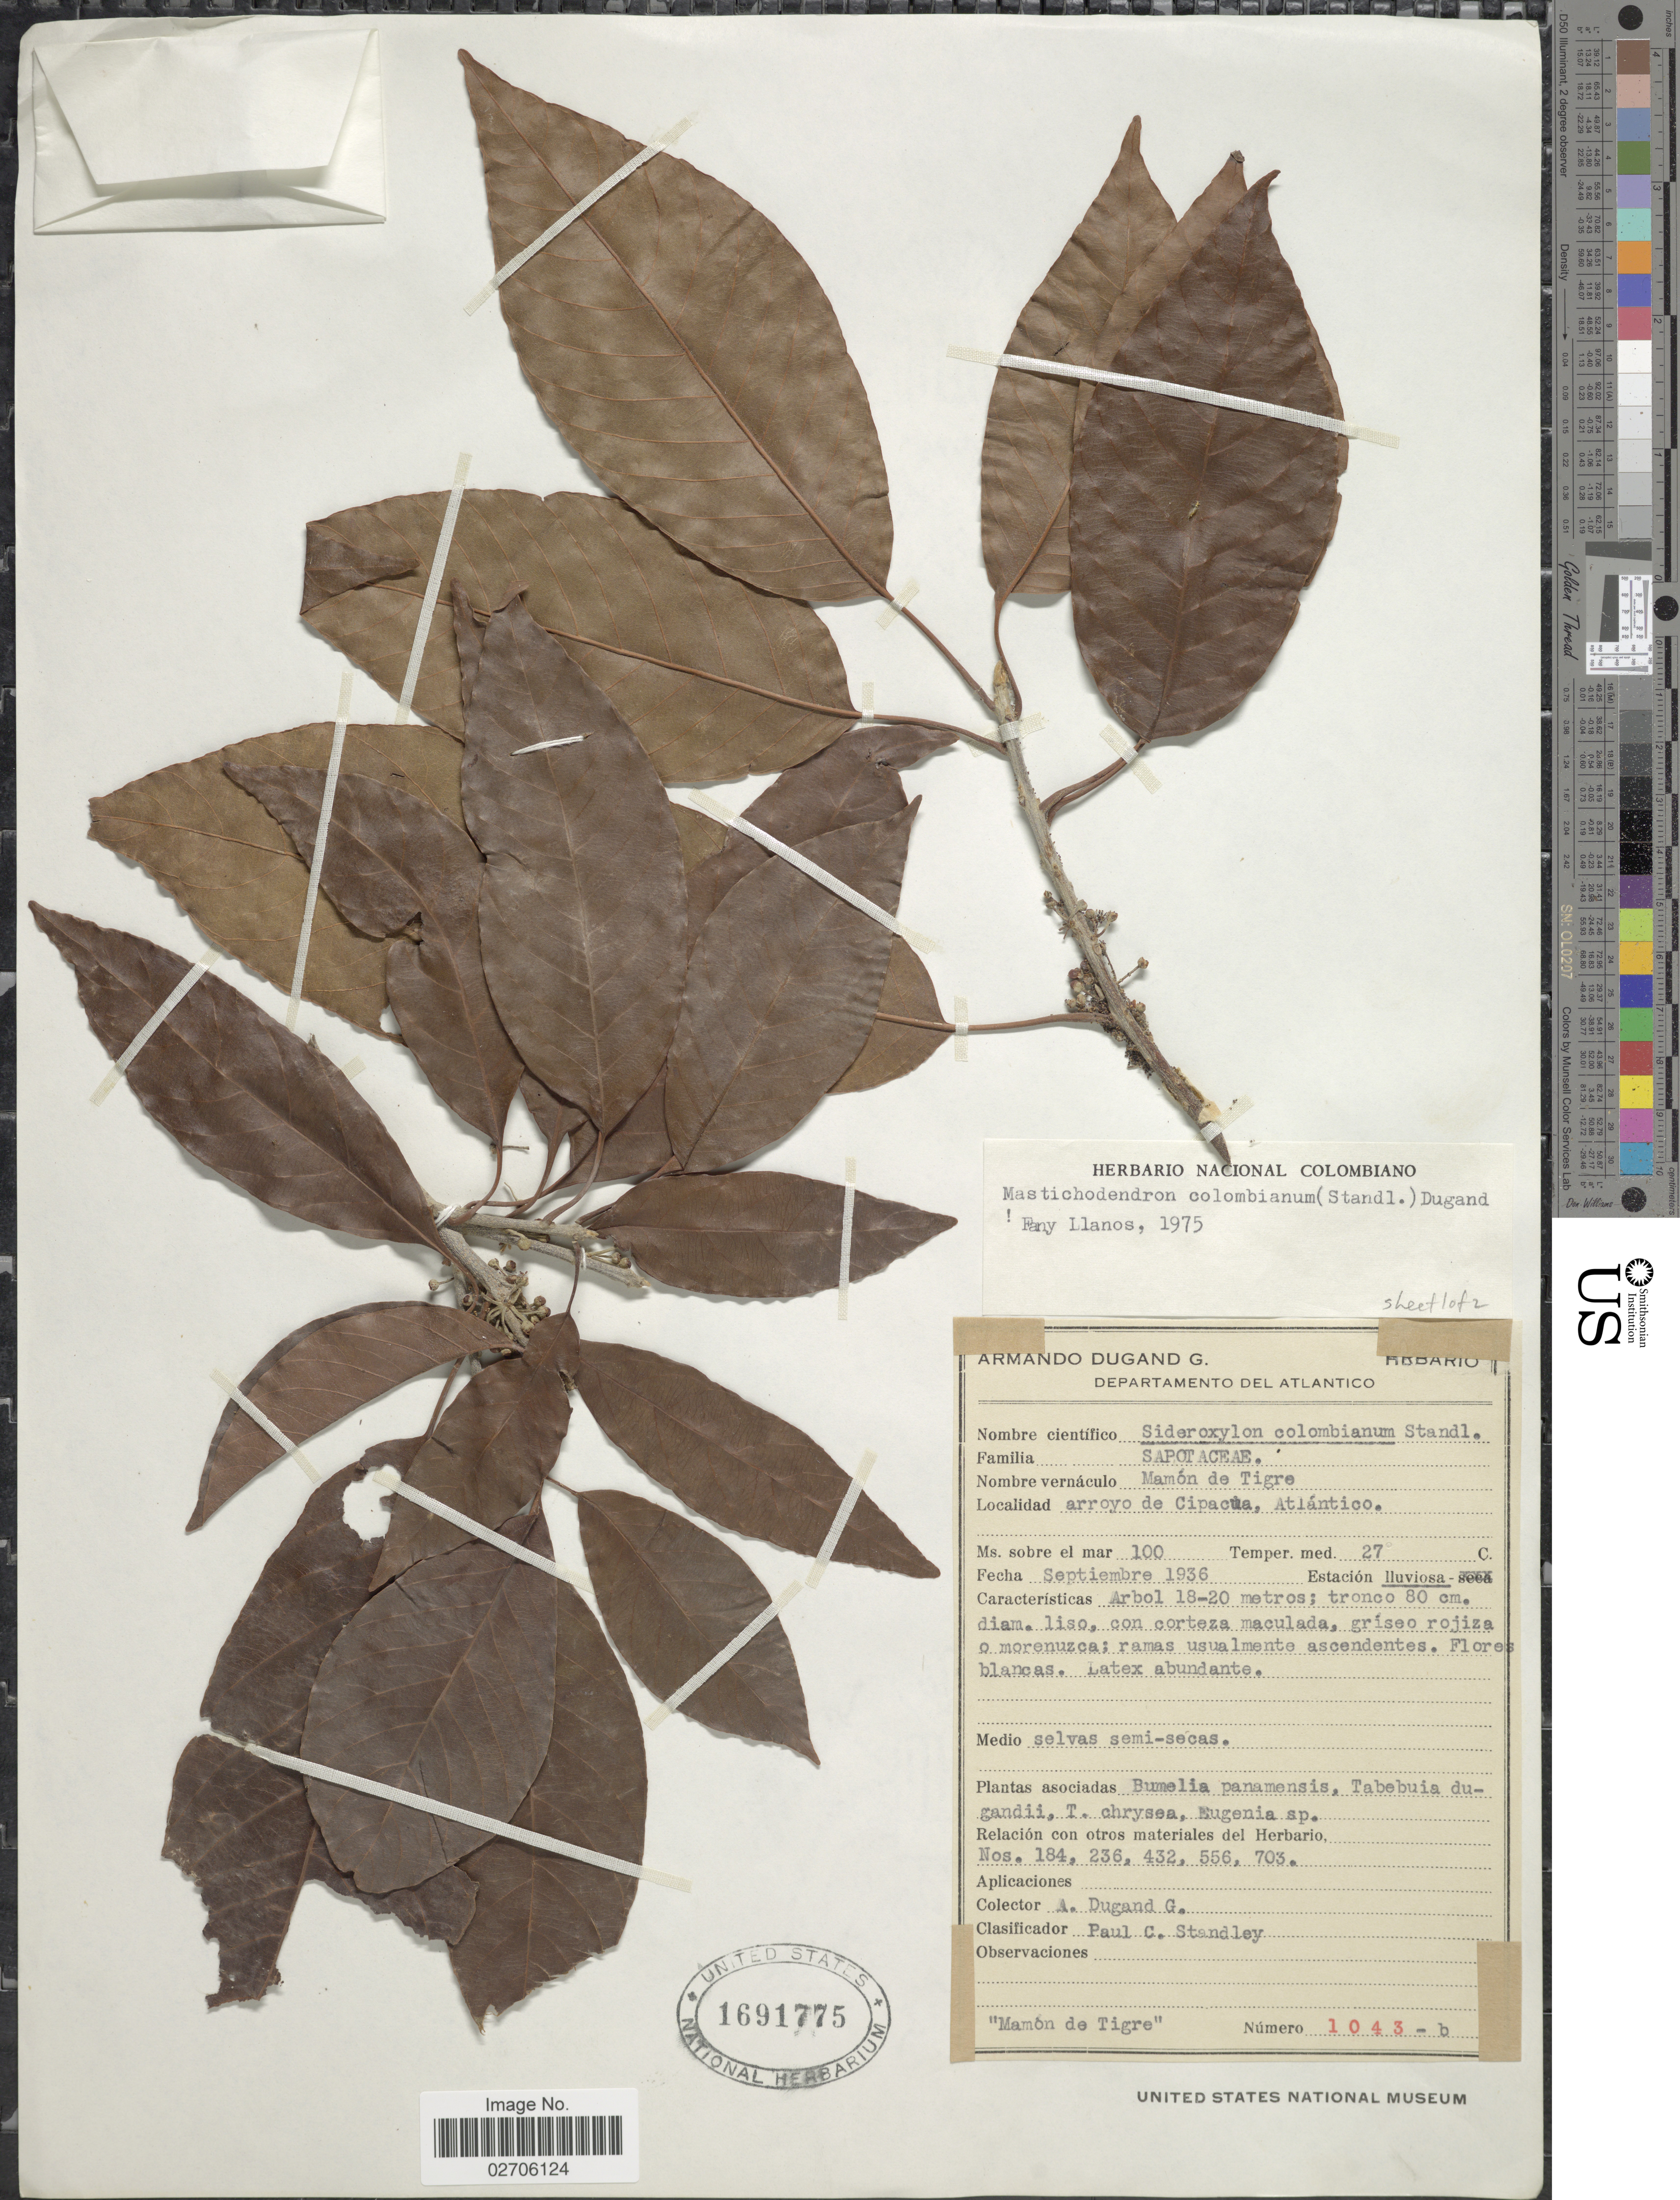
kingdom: Plantae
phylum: Tracheophyta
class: Magnoliopsida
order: Ericales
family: Sapotaceae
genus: Pradosia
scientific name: Pradosia colombiana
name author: (Standl.) T.D. Penn. ex T.J. Ayers & Boufford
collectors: A. Dugand G.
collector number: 1043-b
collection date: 1936-09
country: Colombia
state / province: Atlántico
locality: Department del Atlantico. Arroyo de Cipacua.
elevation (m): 100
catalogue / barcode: US 1691775